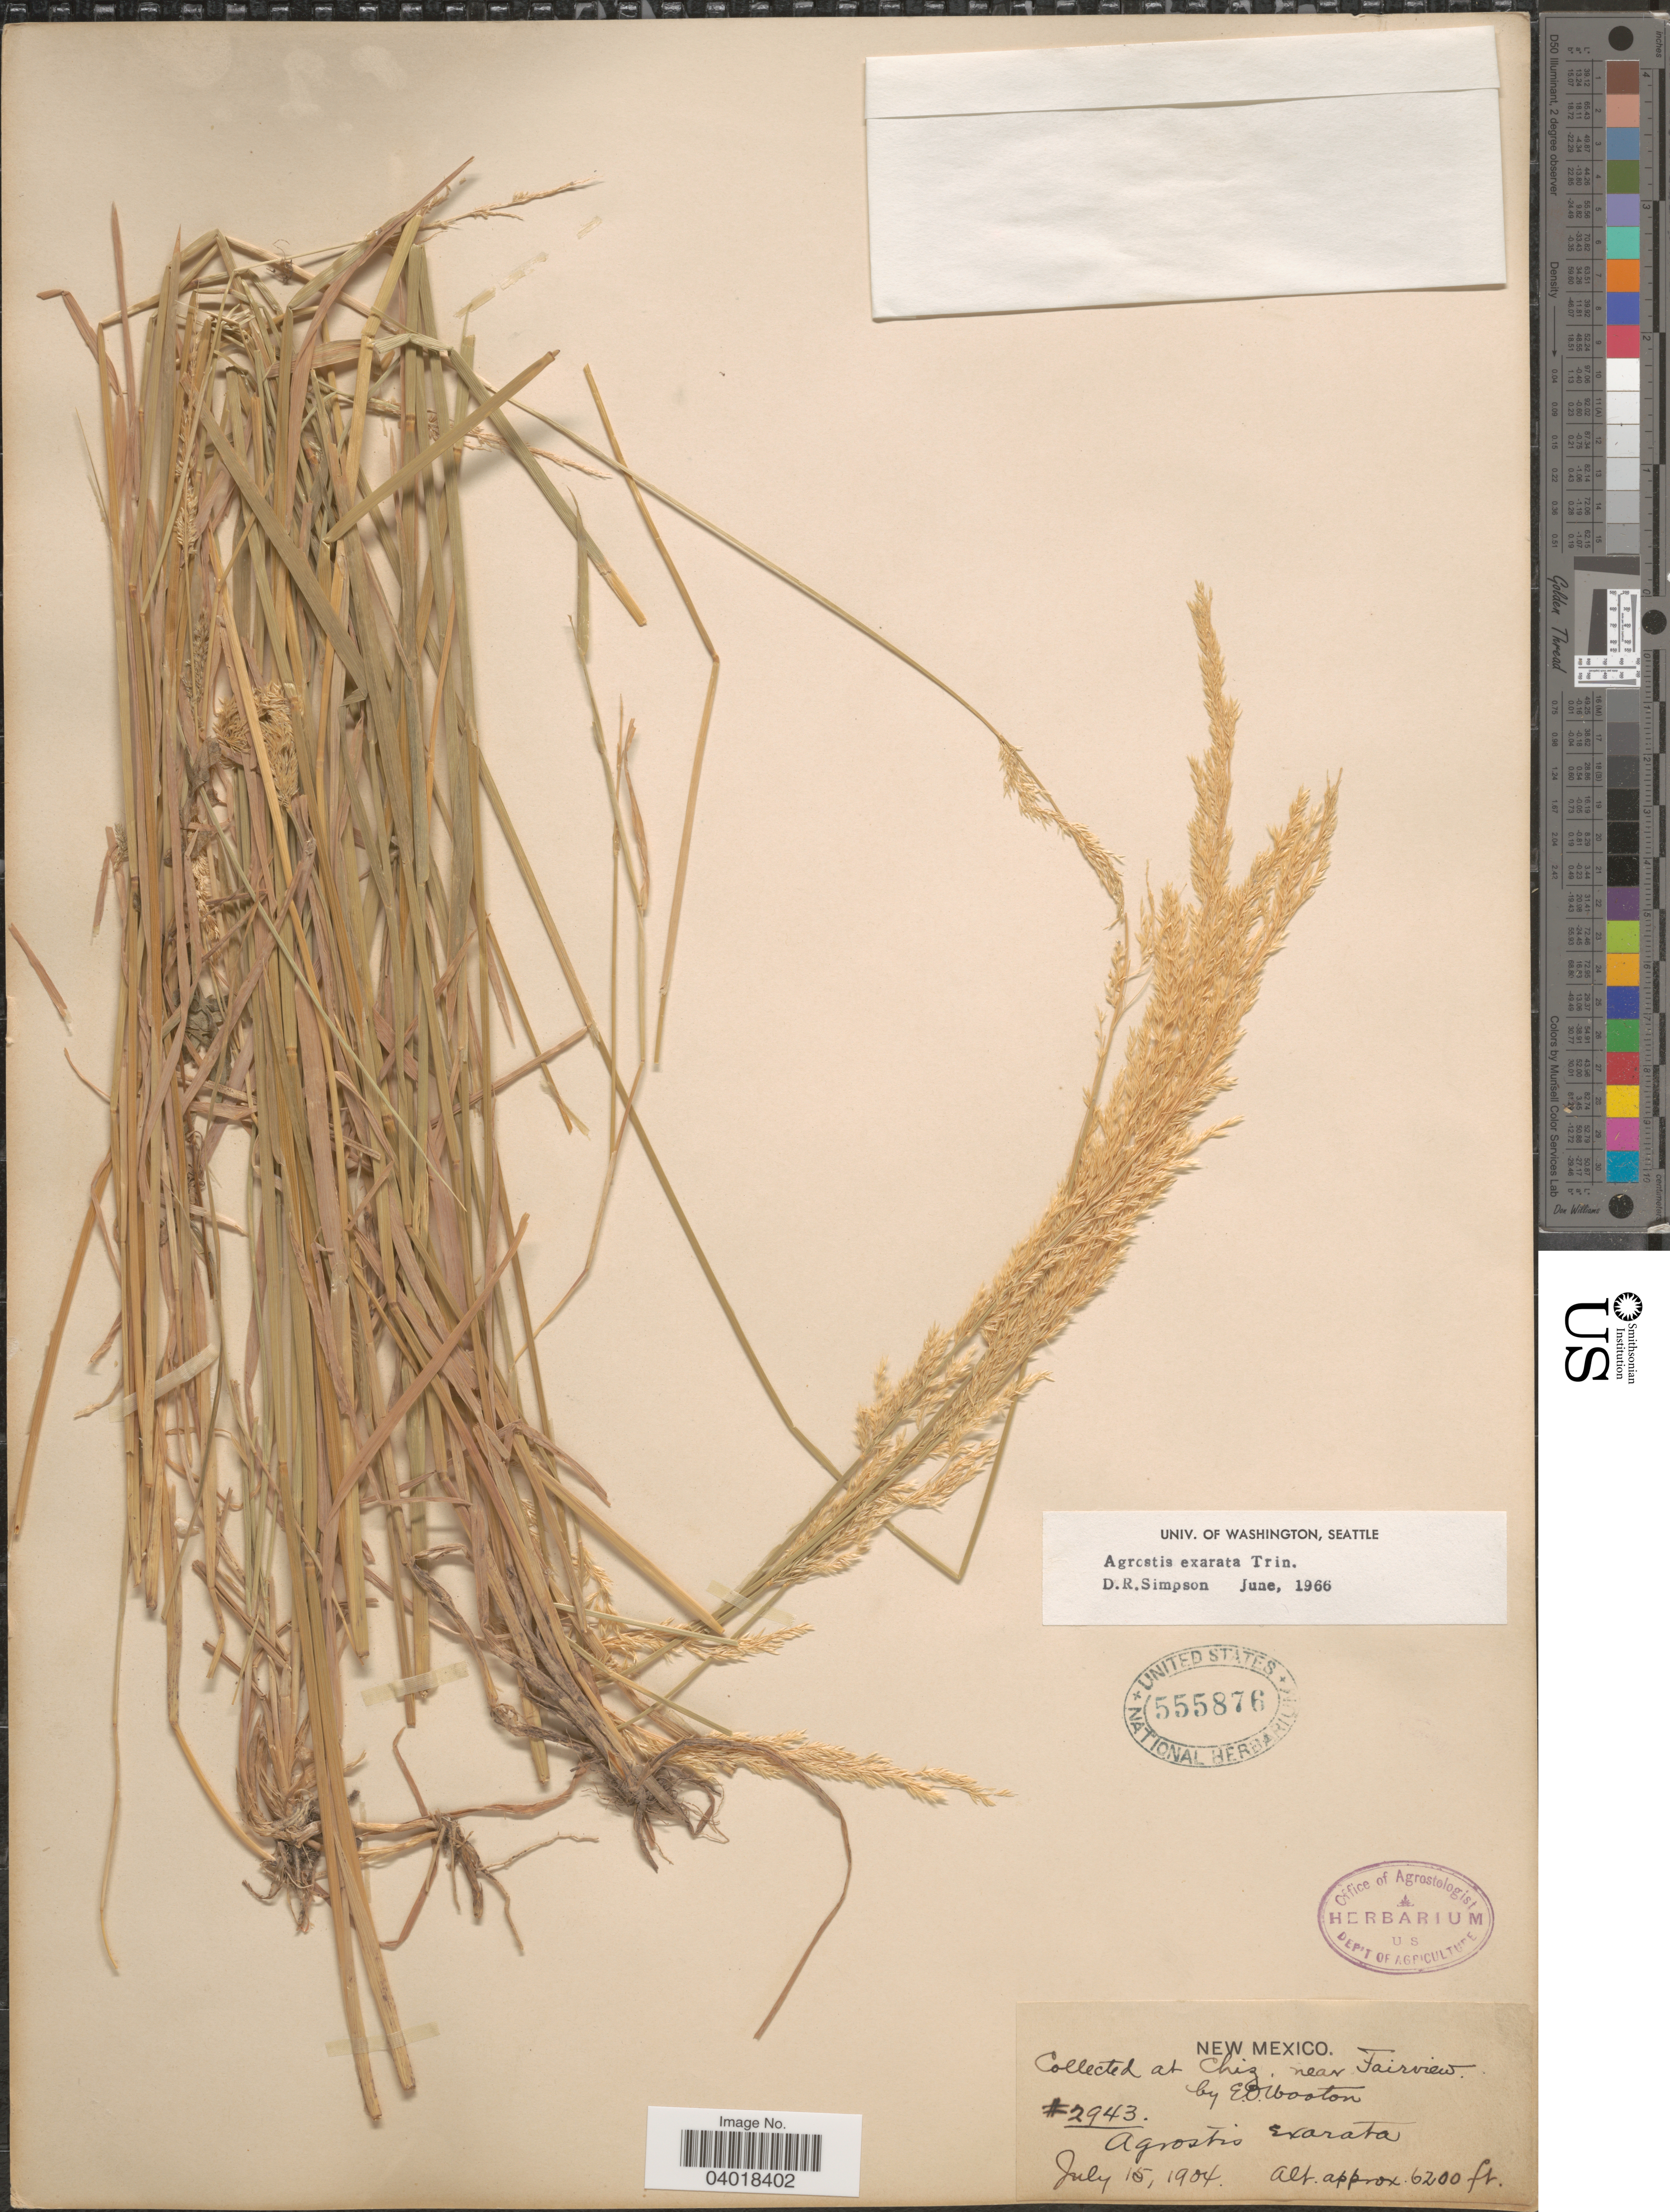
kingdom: Plantae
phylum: Tracheophyta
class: Liliopsida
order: Poales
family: Poaceae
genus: Agrostis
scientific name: Agrostis exarata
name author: Trin.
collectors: E. O. Wooton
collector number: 2943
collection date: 1904-07-15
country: United States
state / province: New Mexico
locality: At Chiz, near Fairview.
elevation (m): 1890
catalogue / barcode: US 555876